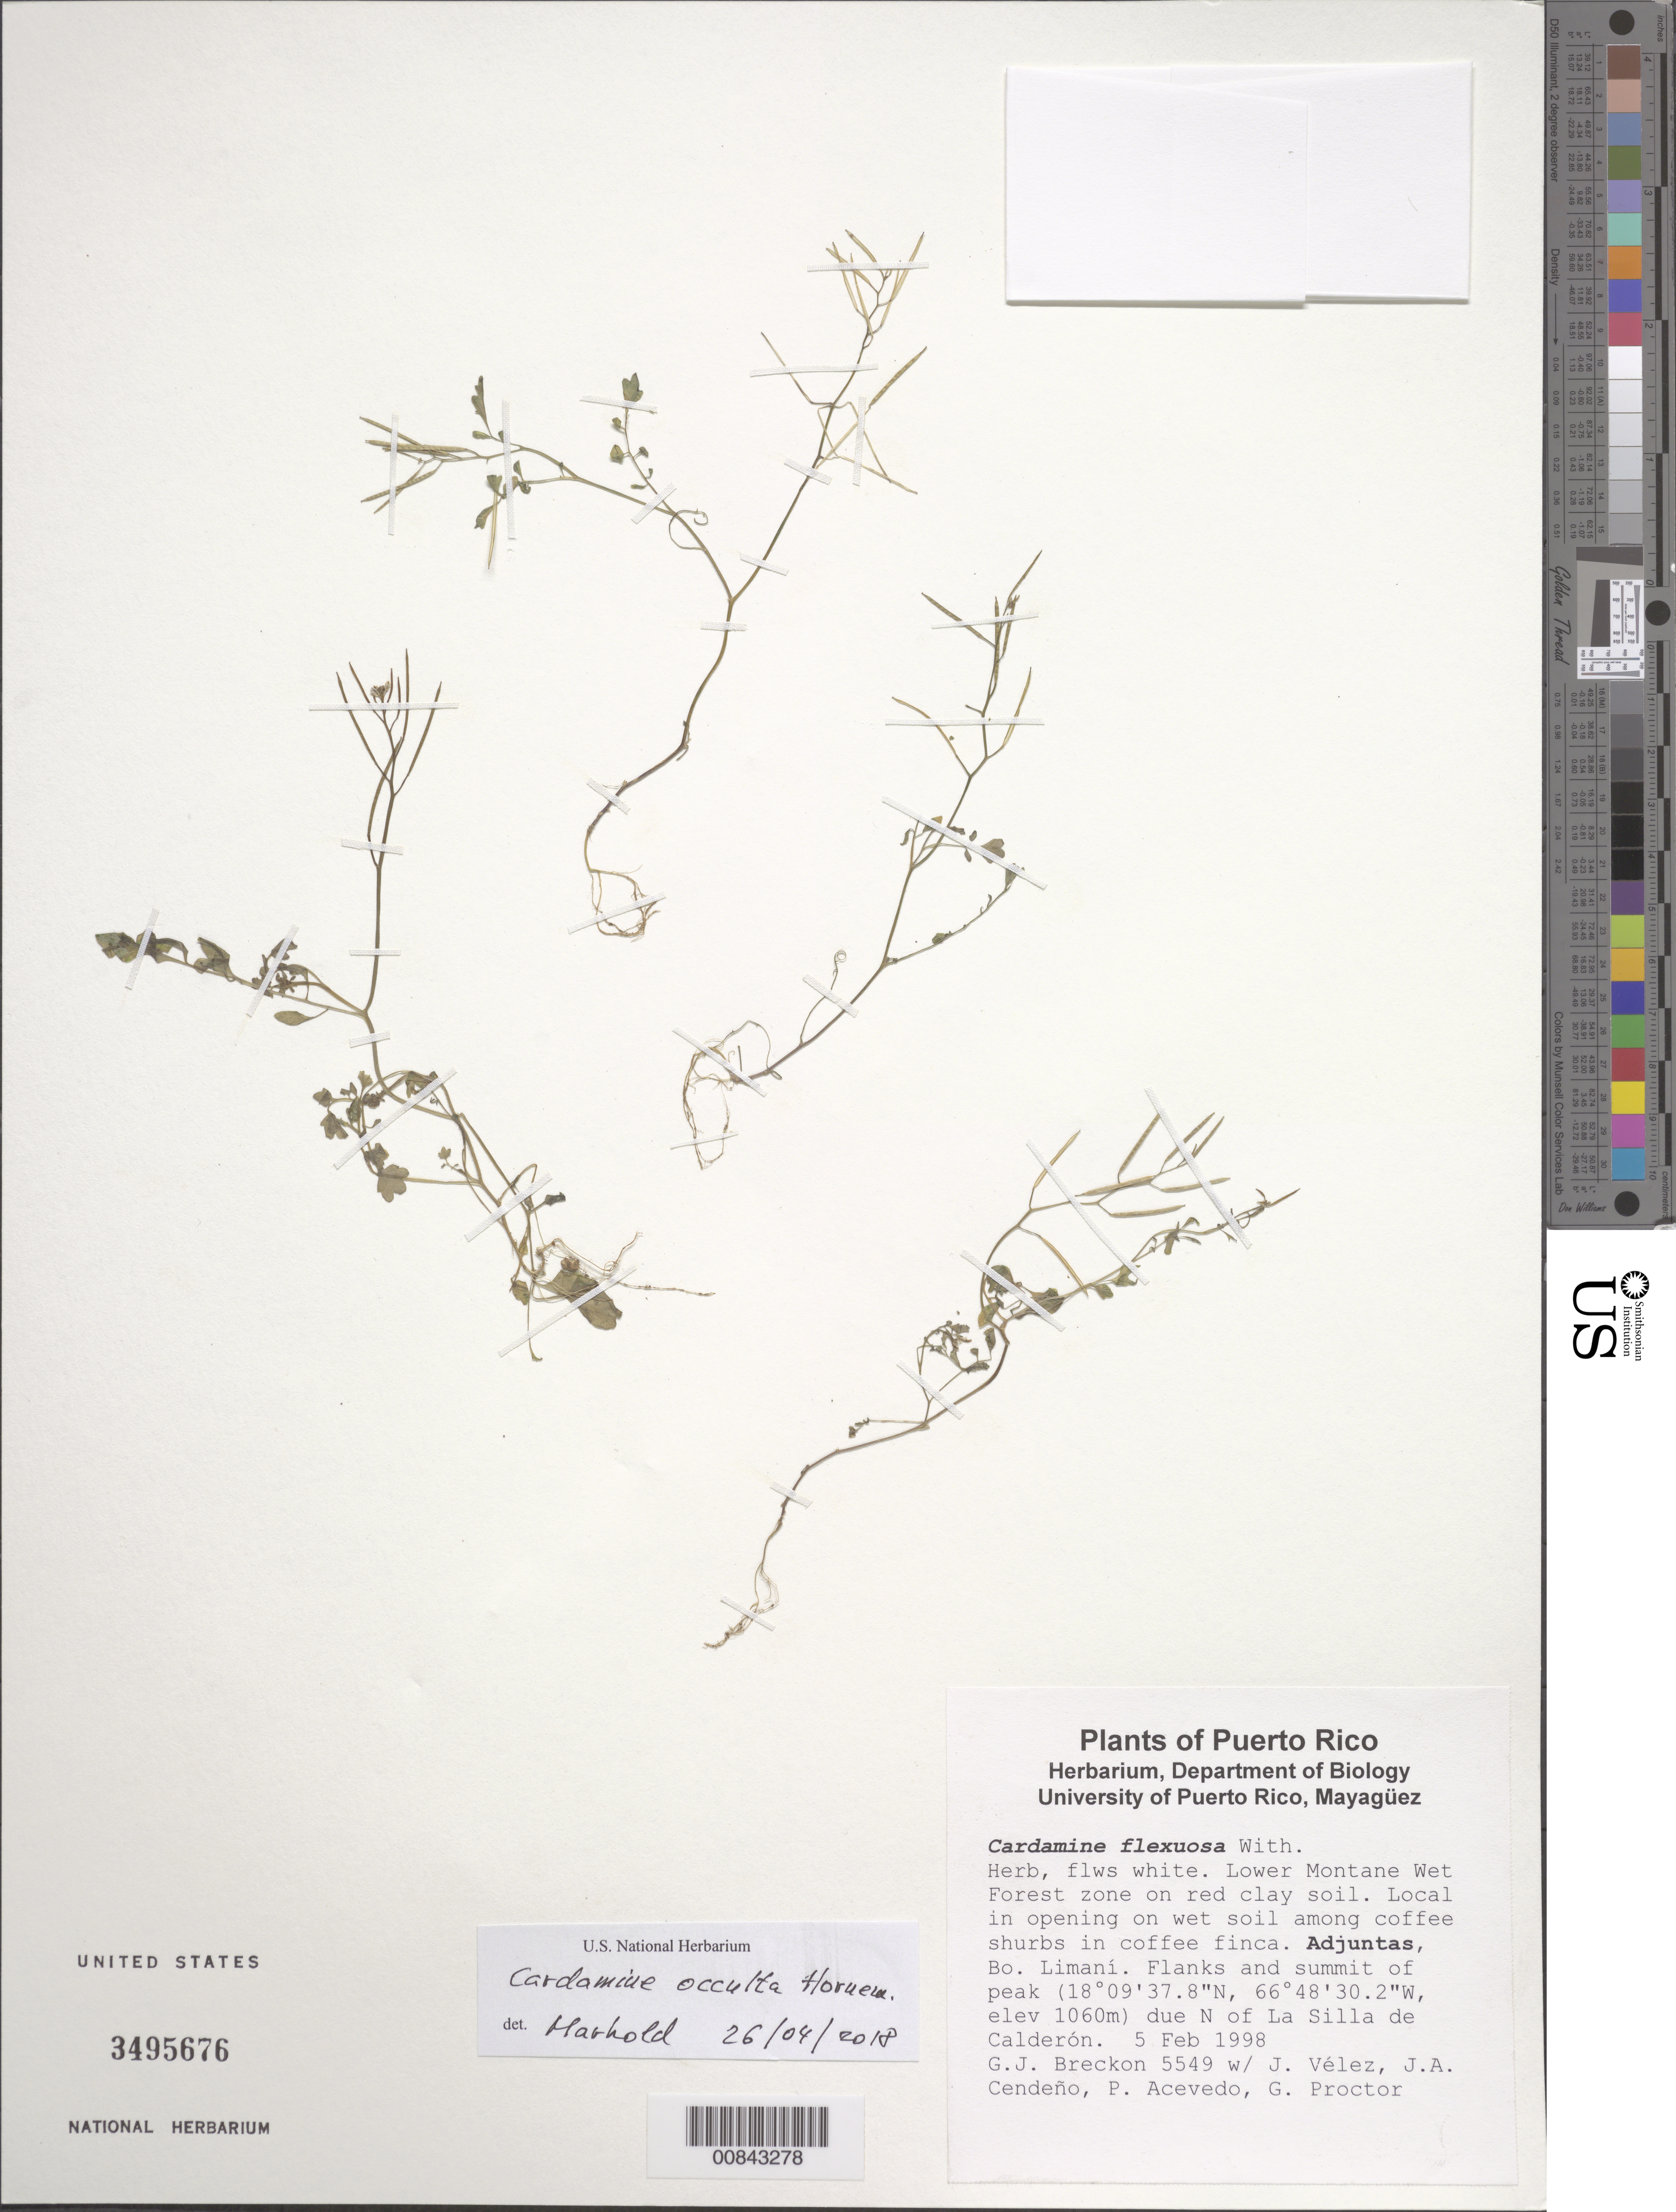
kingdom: Plantae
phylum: Tracheophyta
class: Magnoliopsida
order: Brassicales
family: Brassicaceae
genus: Cardamine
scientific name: Cardamine occulta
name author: Hornem.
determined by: Marhold, K.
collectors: G. J. Breckon, J. Vélez, -. Cendeño, P. Acevedo-Rodr. & G. Proctor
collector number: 5549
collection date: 1998-02-05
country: Puerto Rico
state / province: Adjuntas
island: Puerto Rico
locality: Finca Bo. Limani, flanks and summit or peak, due N of La Silla de Calderon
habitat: Lower montane wet forest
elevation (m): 1060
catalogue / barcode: US 3495676